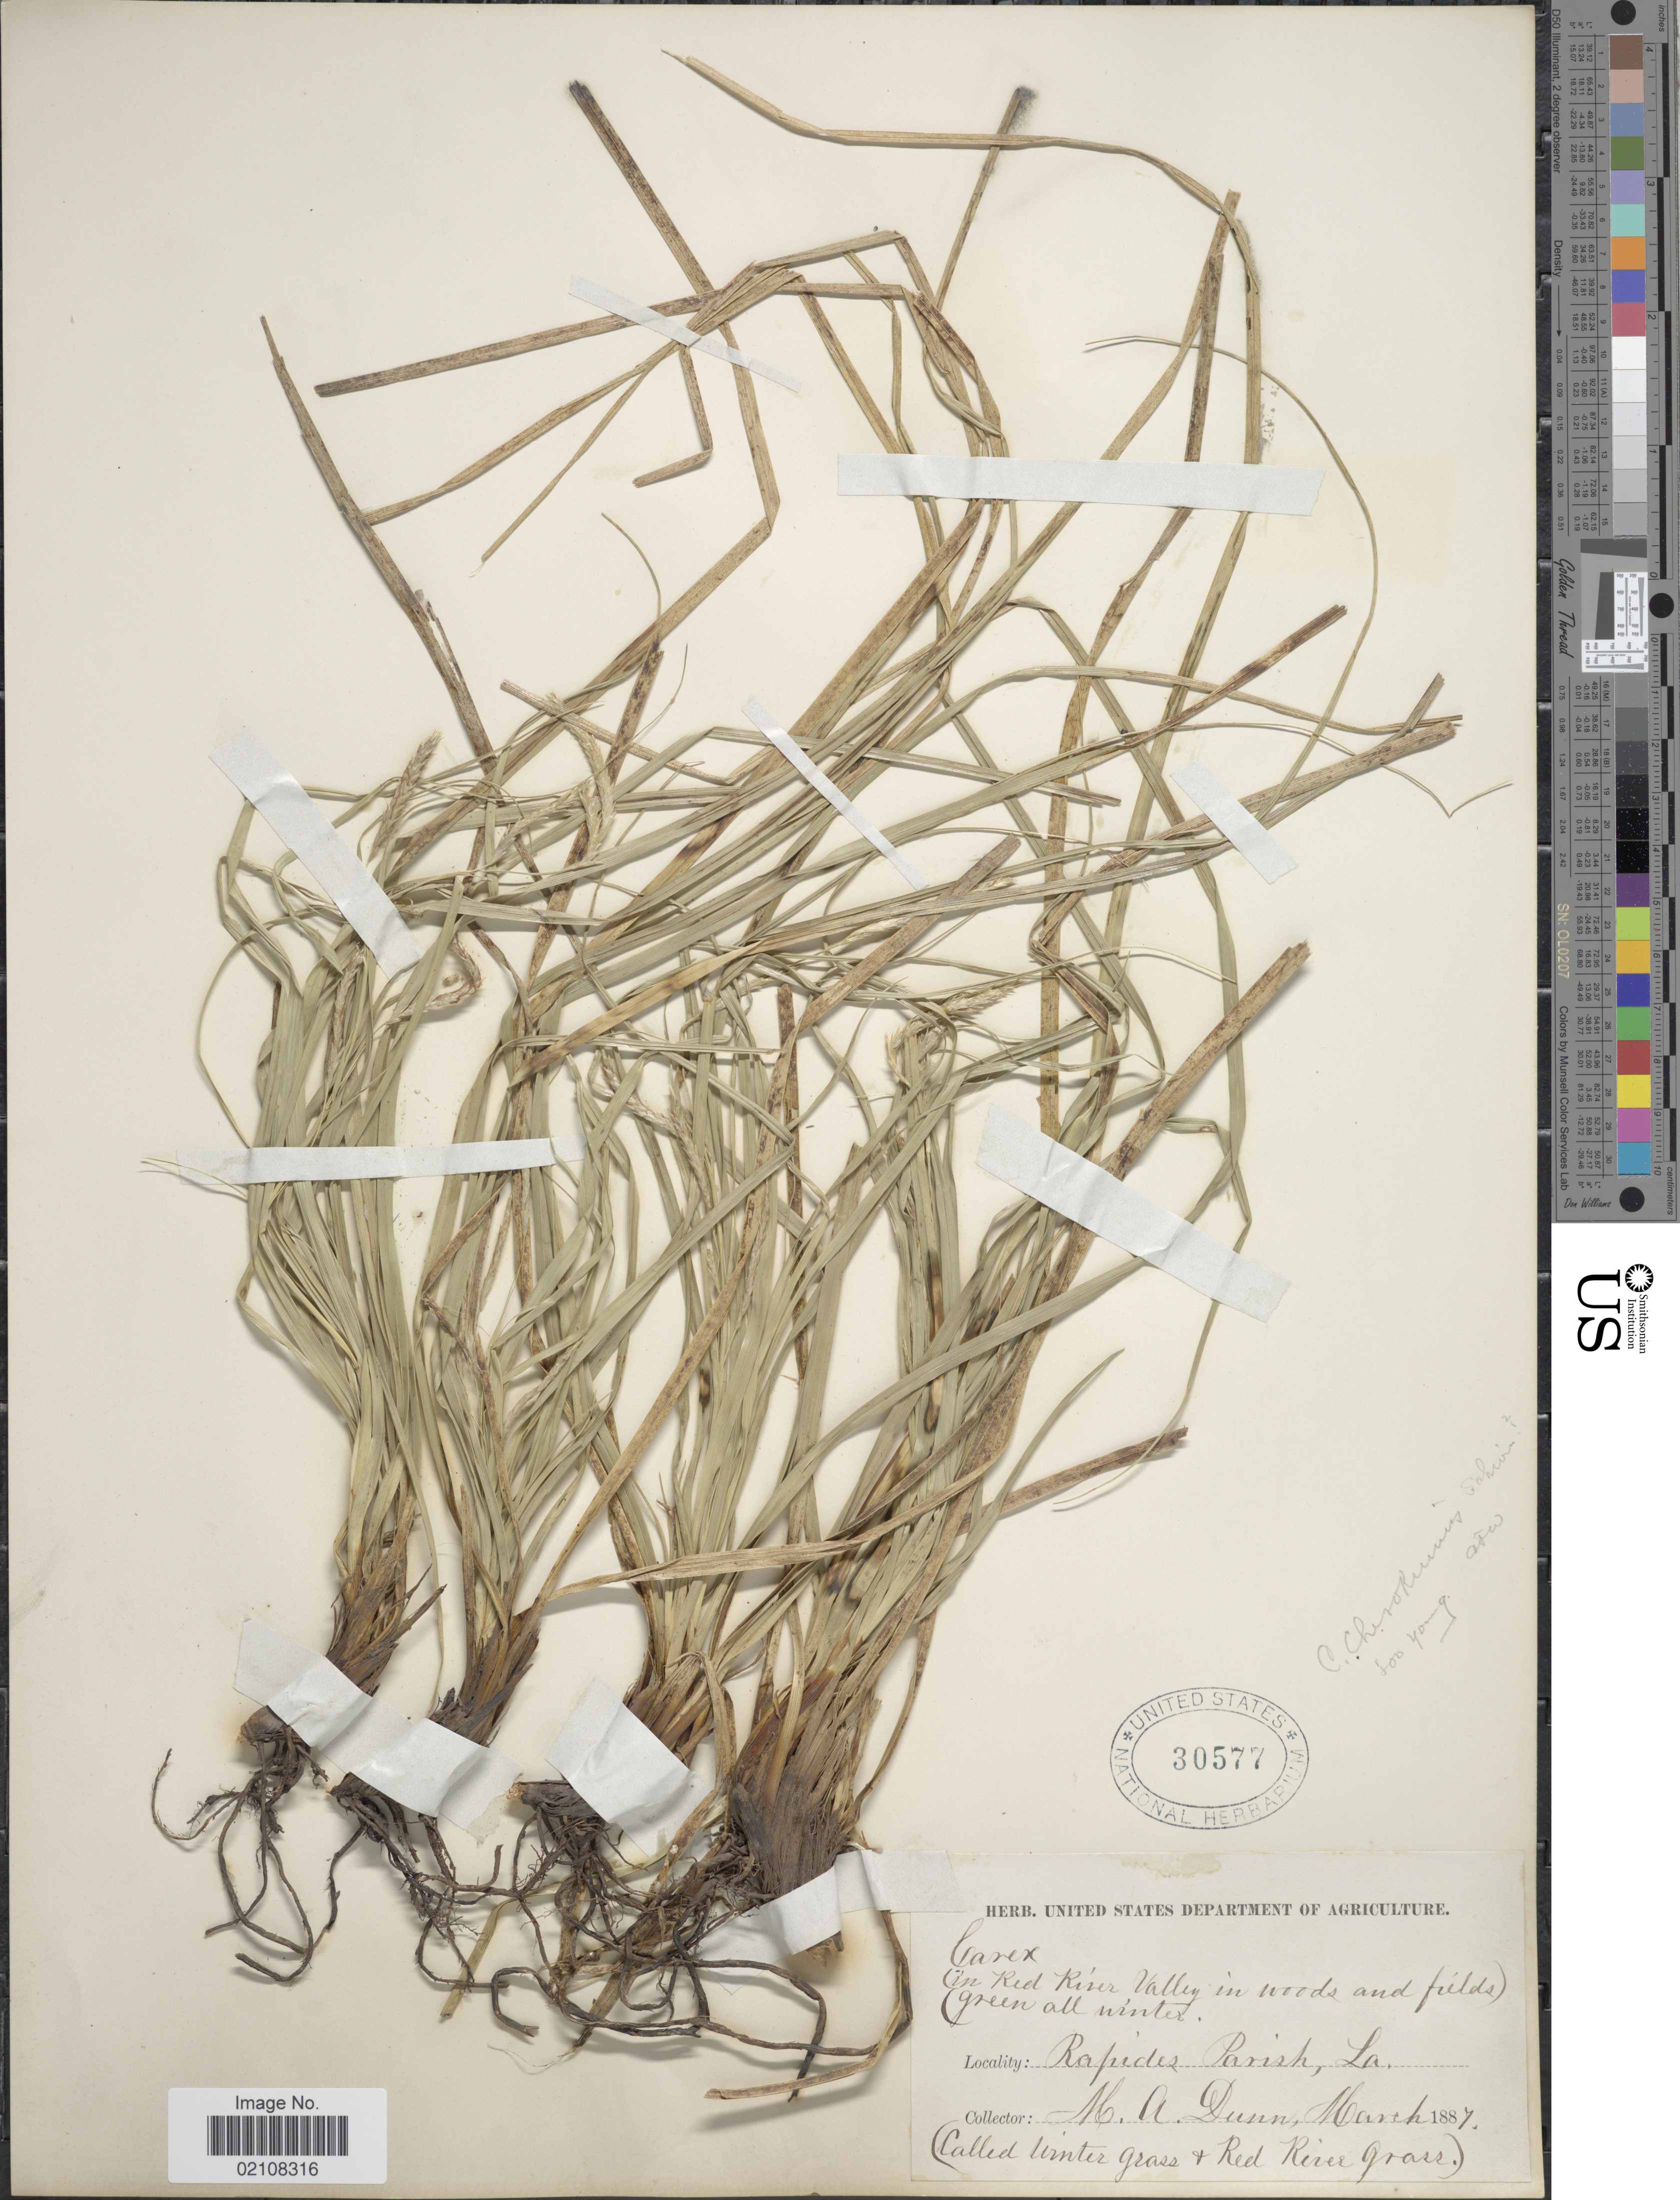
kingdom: Plantae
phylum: Tracheophyta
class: Liliopsida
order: Poales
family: Cyperaceae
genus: Carex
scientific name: Carex cherokeensis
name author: Schwein.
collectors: N. Dunn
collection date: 1887-03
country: United States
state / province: Louisiana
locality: Rapides Parish, La.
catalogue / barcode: US 30577